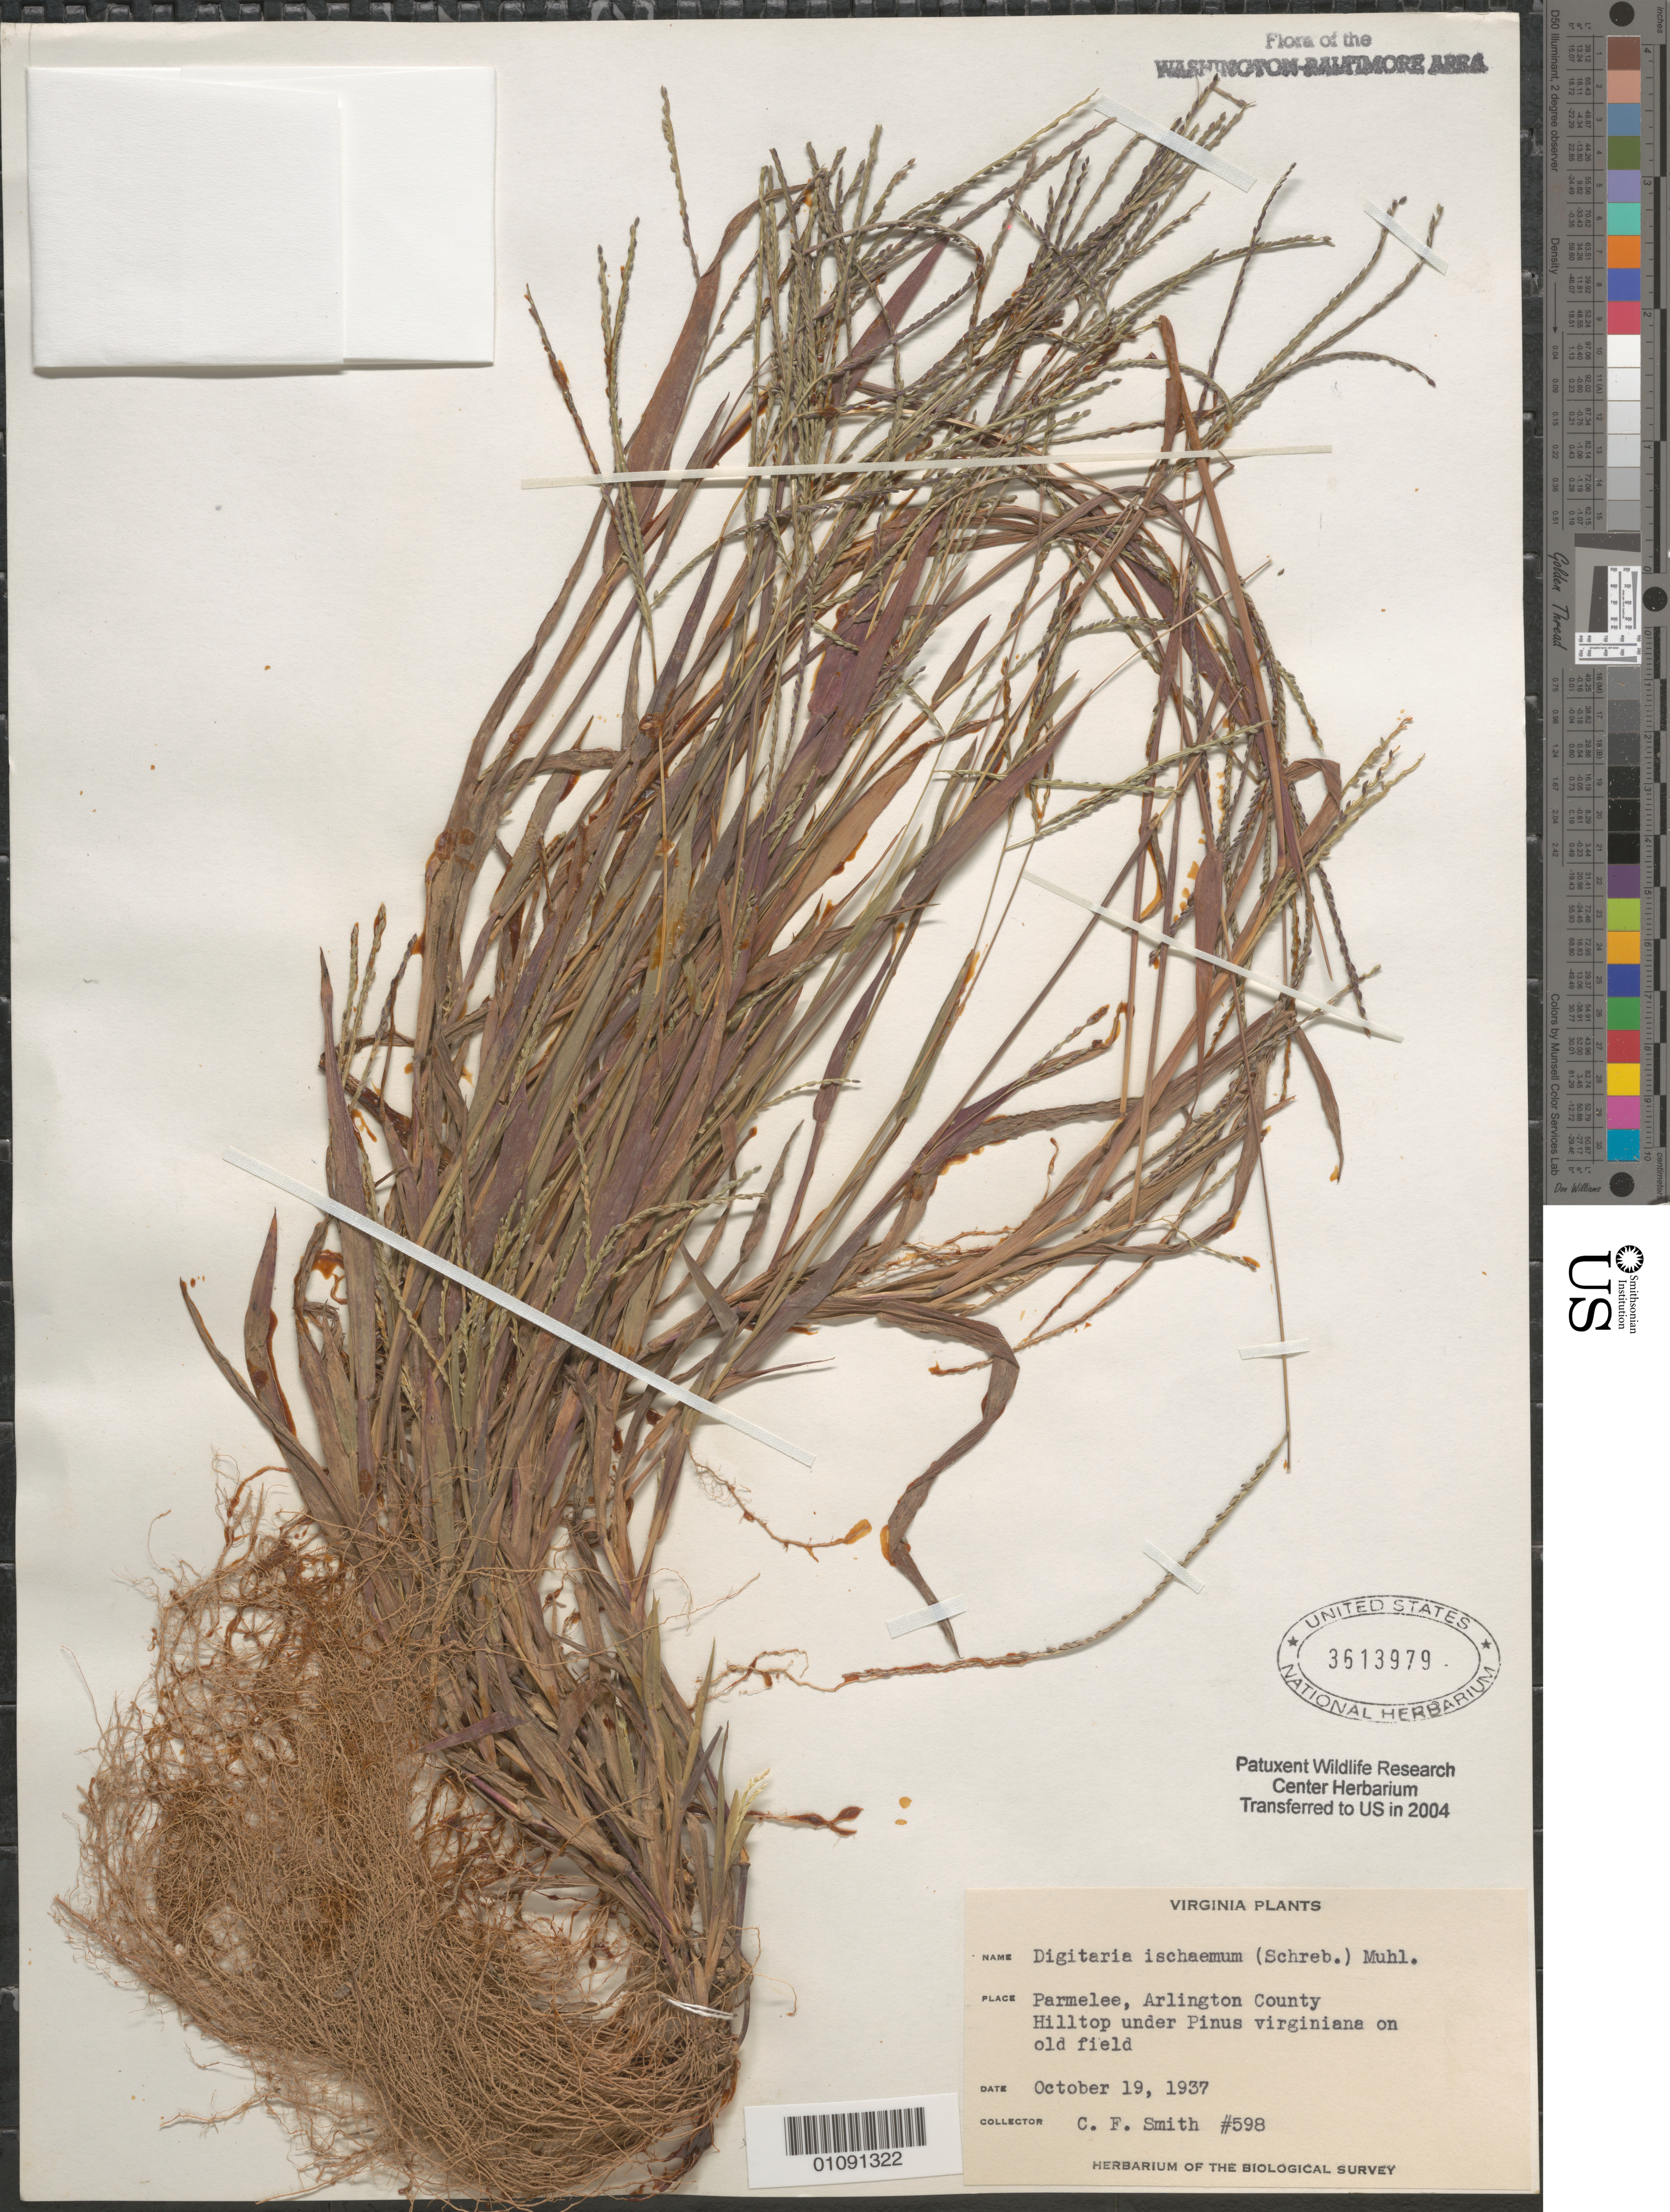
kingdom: Plantae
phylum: Tracheophyta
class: Liliopsida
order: Poales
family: Poaceae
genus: Digitaria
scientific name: Digitaria ischaemum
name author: (Schreber) Schreber ex Muhl.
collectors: C. F. Smith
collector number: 598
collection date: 1937-10-19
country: United States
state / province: Virginia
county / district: Arlington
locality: Parmelee.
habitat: Hilltop under Pinus virginiana on old field.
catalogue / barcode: US 3613979